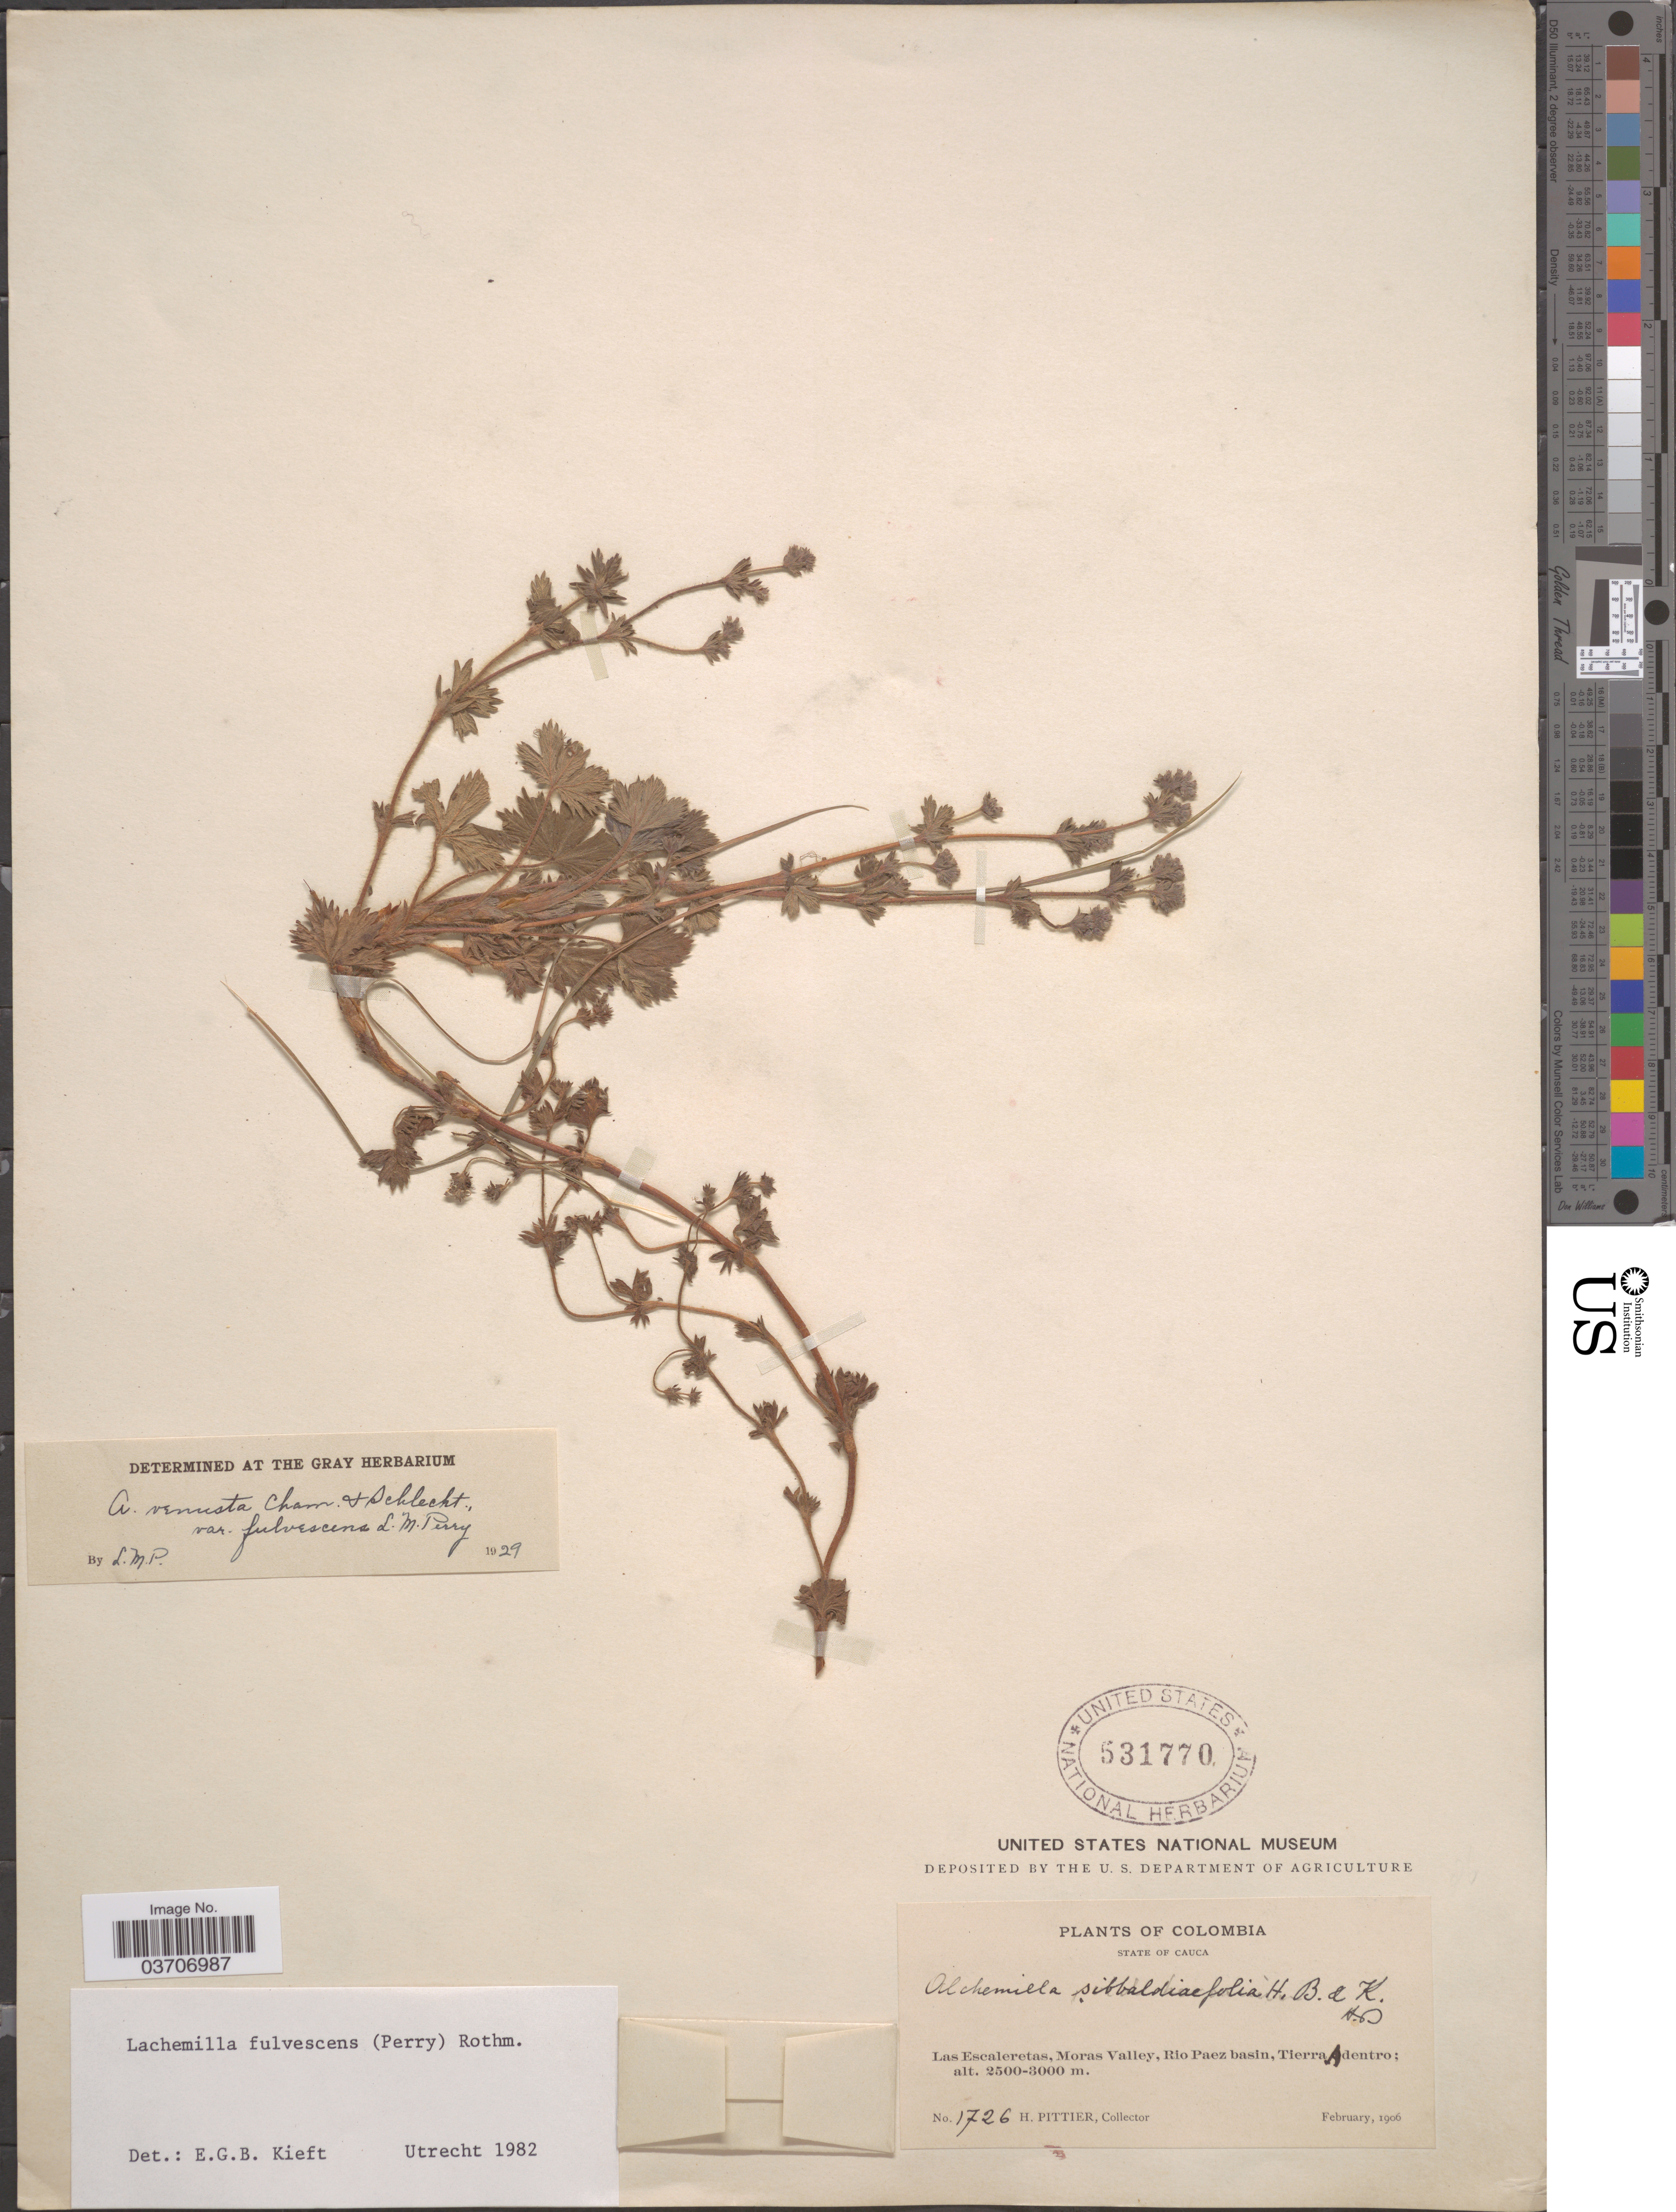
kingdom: Plantae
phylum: Tracheophyta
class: Magnoliopsida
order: Rosales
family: Rosaceae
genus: Lachemilla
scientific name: Lachemilla fulvescens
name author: (L.M. Perry) Rothm.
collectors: H. F. Pittier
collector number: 1726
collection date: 1906-02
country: Colombia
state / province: Cauca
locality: Las Escaleretas, Moras Valley, Rio Paez basin, Tierra Adentro.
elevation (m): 2500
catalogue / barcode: US 531770